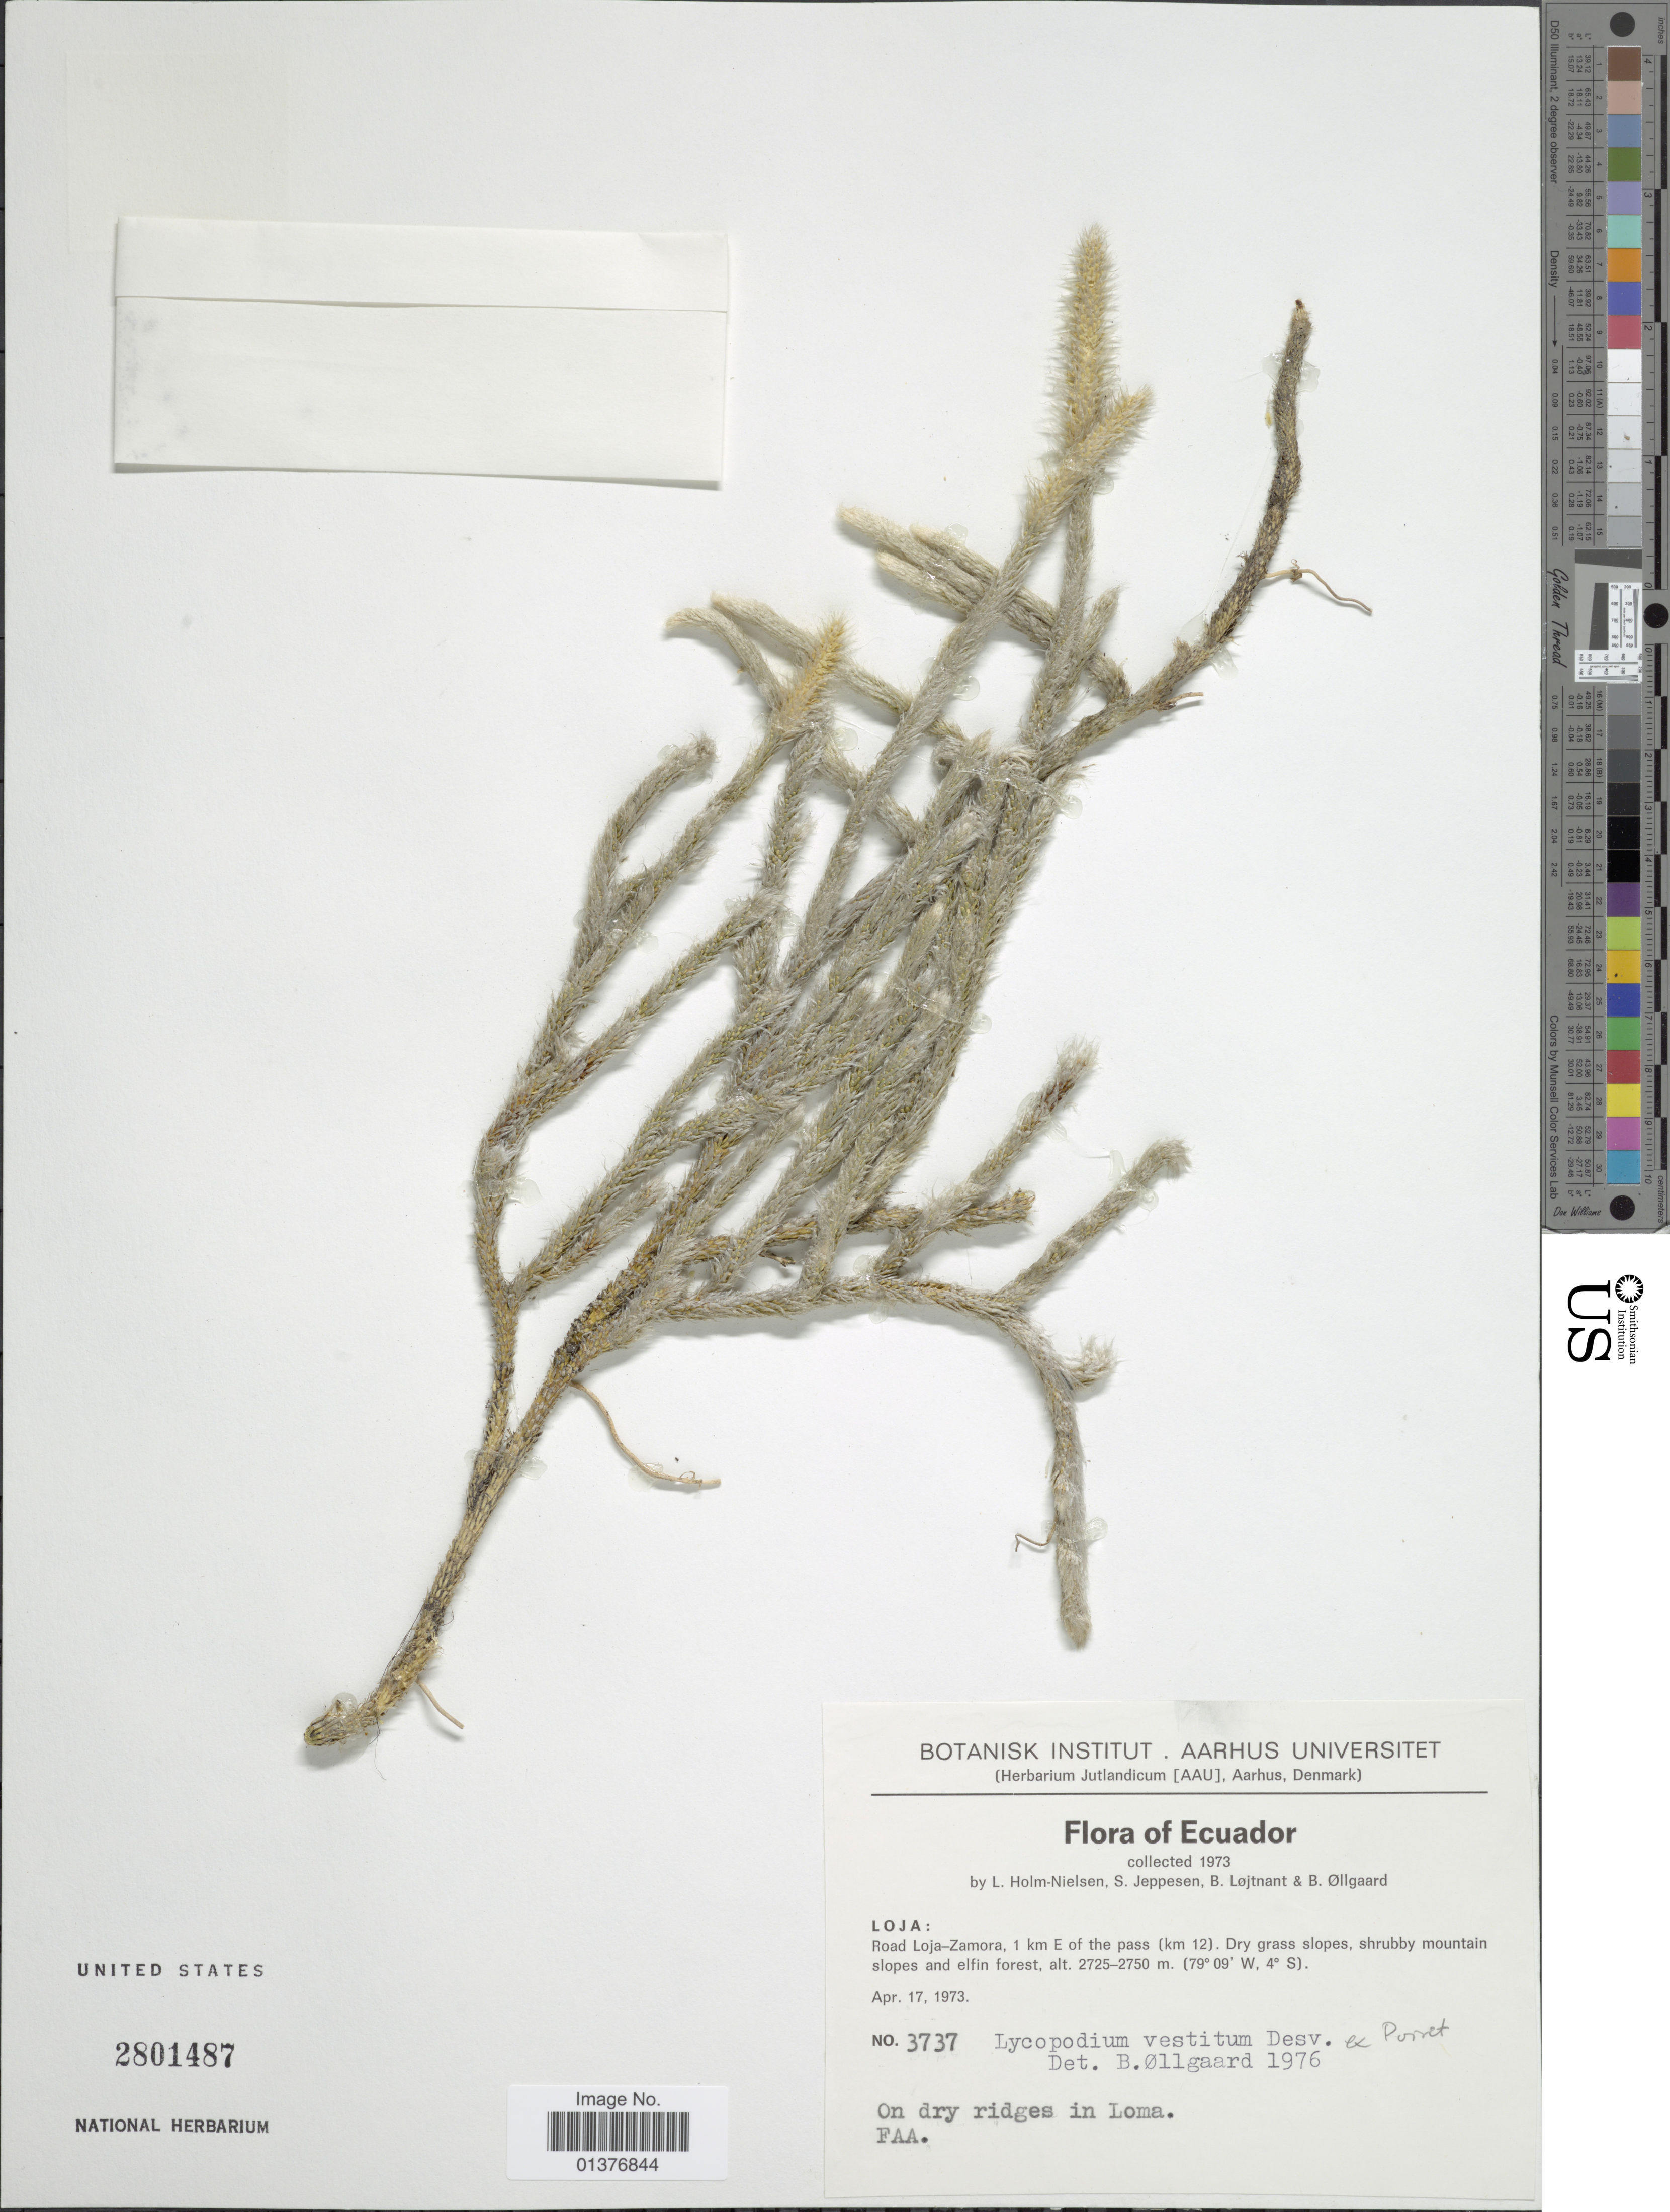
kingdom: Plantae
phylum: Tracheophyta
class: Lycopodiopsida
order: Lycopodiales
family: Lycopodiaceae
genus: Lycopodium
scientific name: Lycopodium vestitum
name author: Desv. ex Poir.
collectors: L. B. Holm-Nielsen, S. Jeppesen, B. Löjtnant & B. Øllgaard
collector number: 3737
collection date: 1973-04-17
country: Ecuador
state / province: Loja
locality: Road Loja-Zamora, 1km E of the pass(km12) dry grass slopes, shrubby mountain slopes and elfin forest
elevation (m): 2725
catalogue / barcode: US 2801487